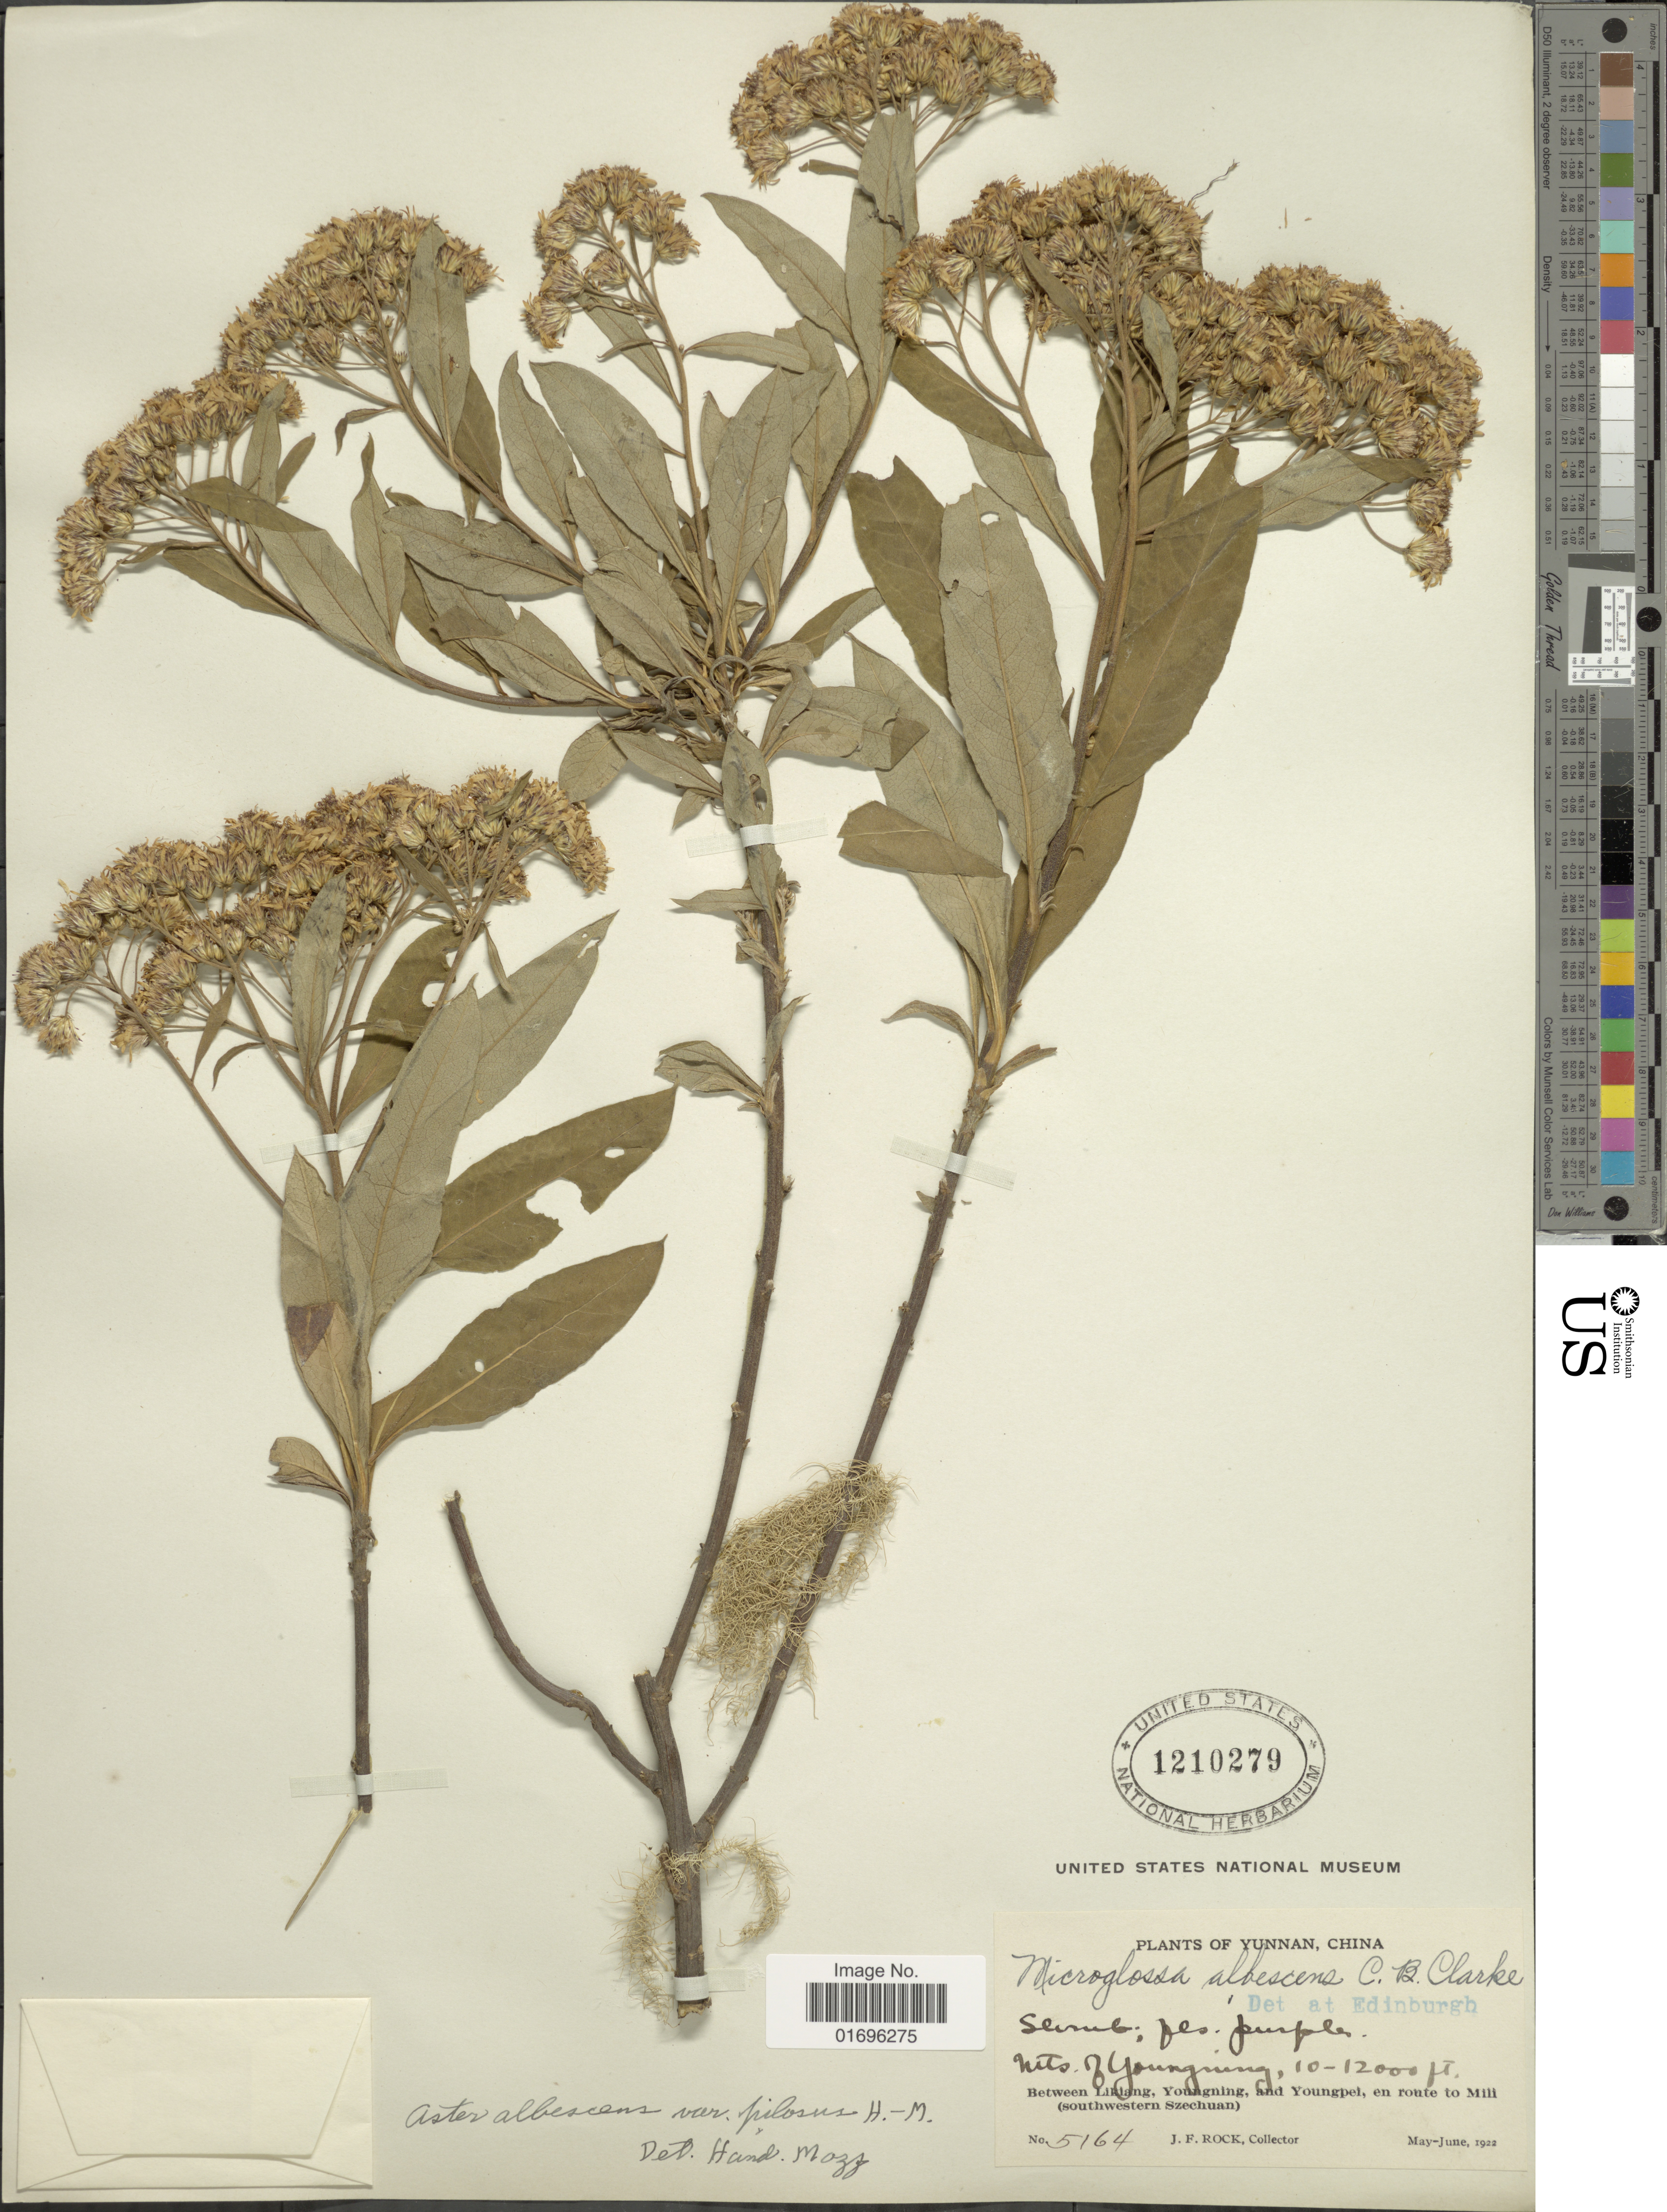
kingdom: Plantae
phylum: Tracheophyta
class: Magnoliopsida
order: Asterales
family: Asteraceae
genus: Aster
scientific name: Aster albescens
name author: Wall.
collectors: J. Rock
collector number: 5164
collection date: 1922-05/1922-06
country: China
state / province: Yunnan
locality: Between Likiang, Youngning, and Youngpei, en route to Mili (southwestern Szechuan).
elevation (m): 3048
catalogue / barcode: US 1210279